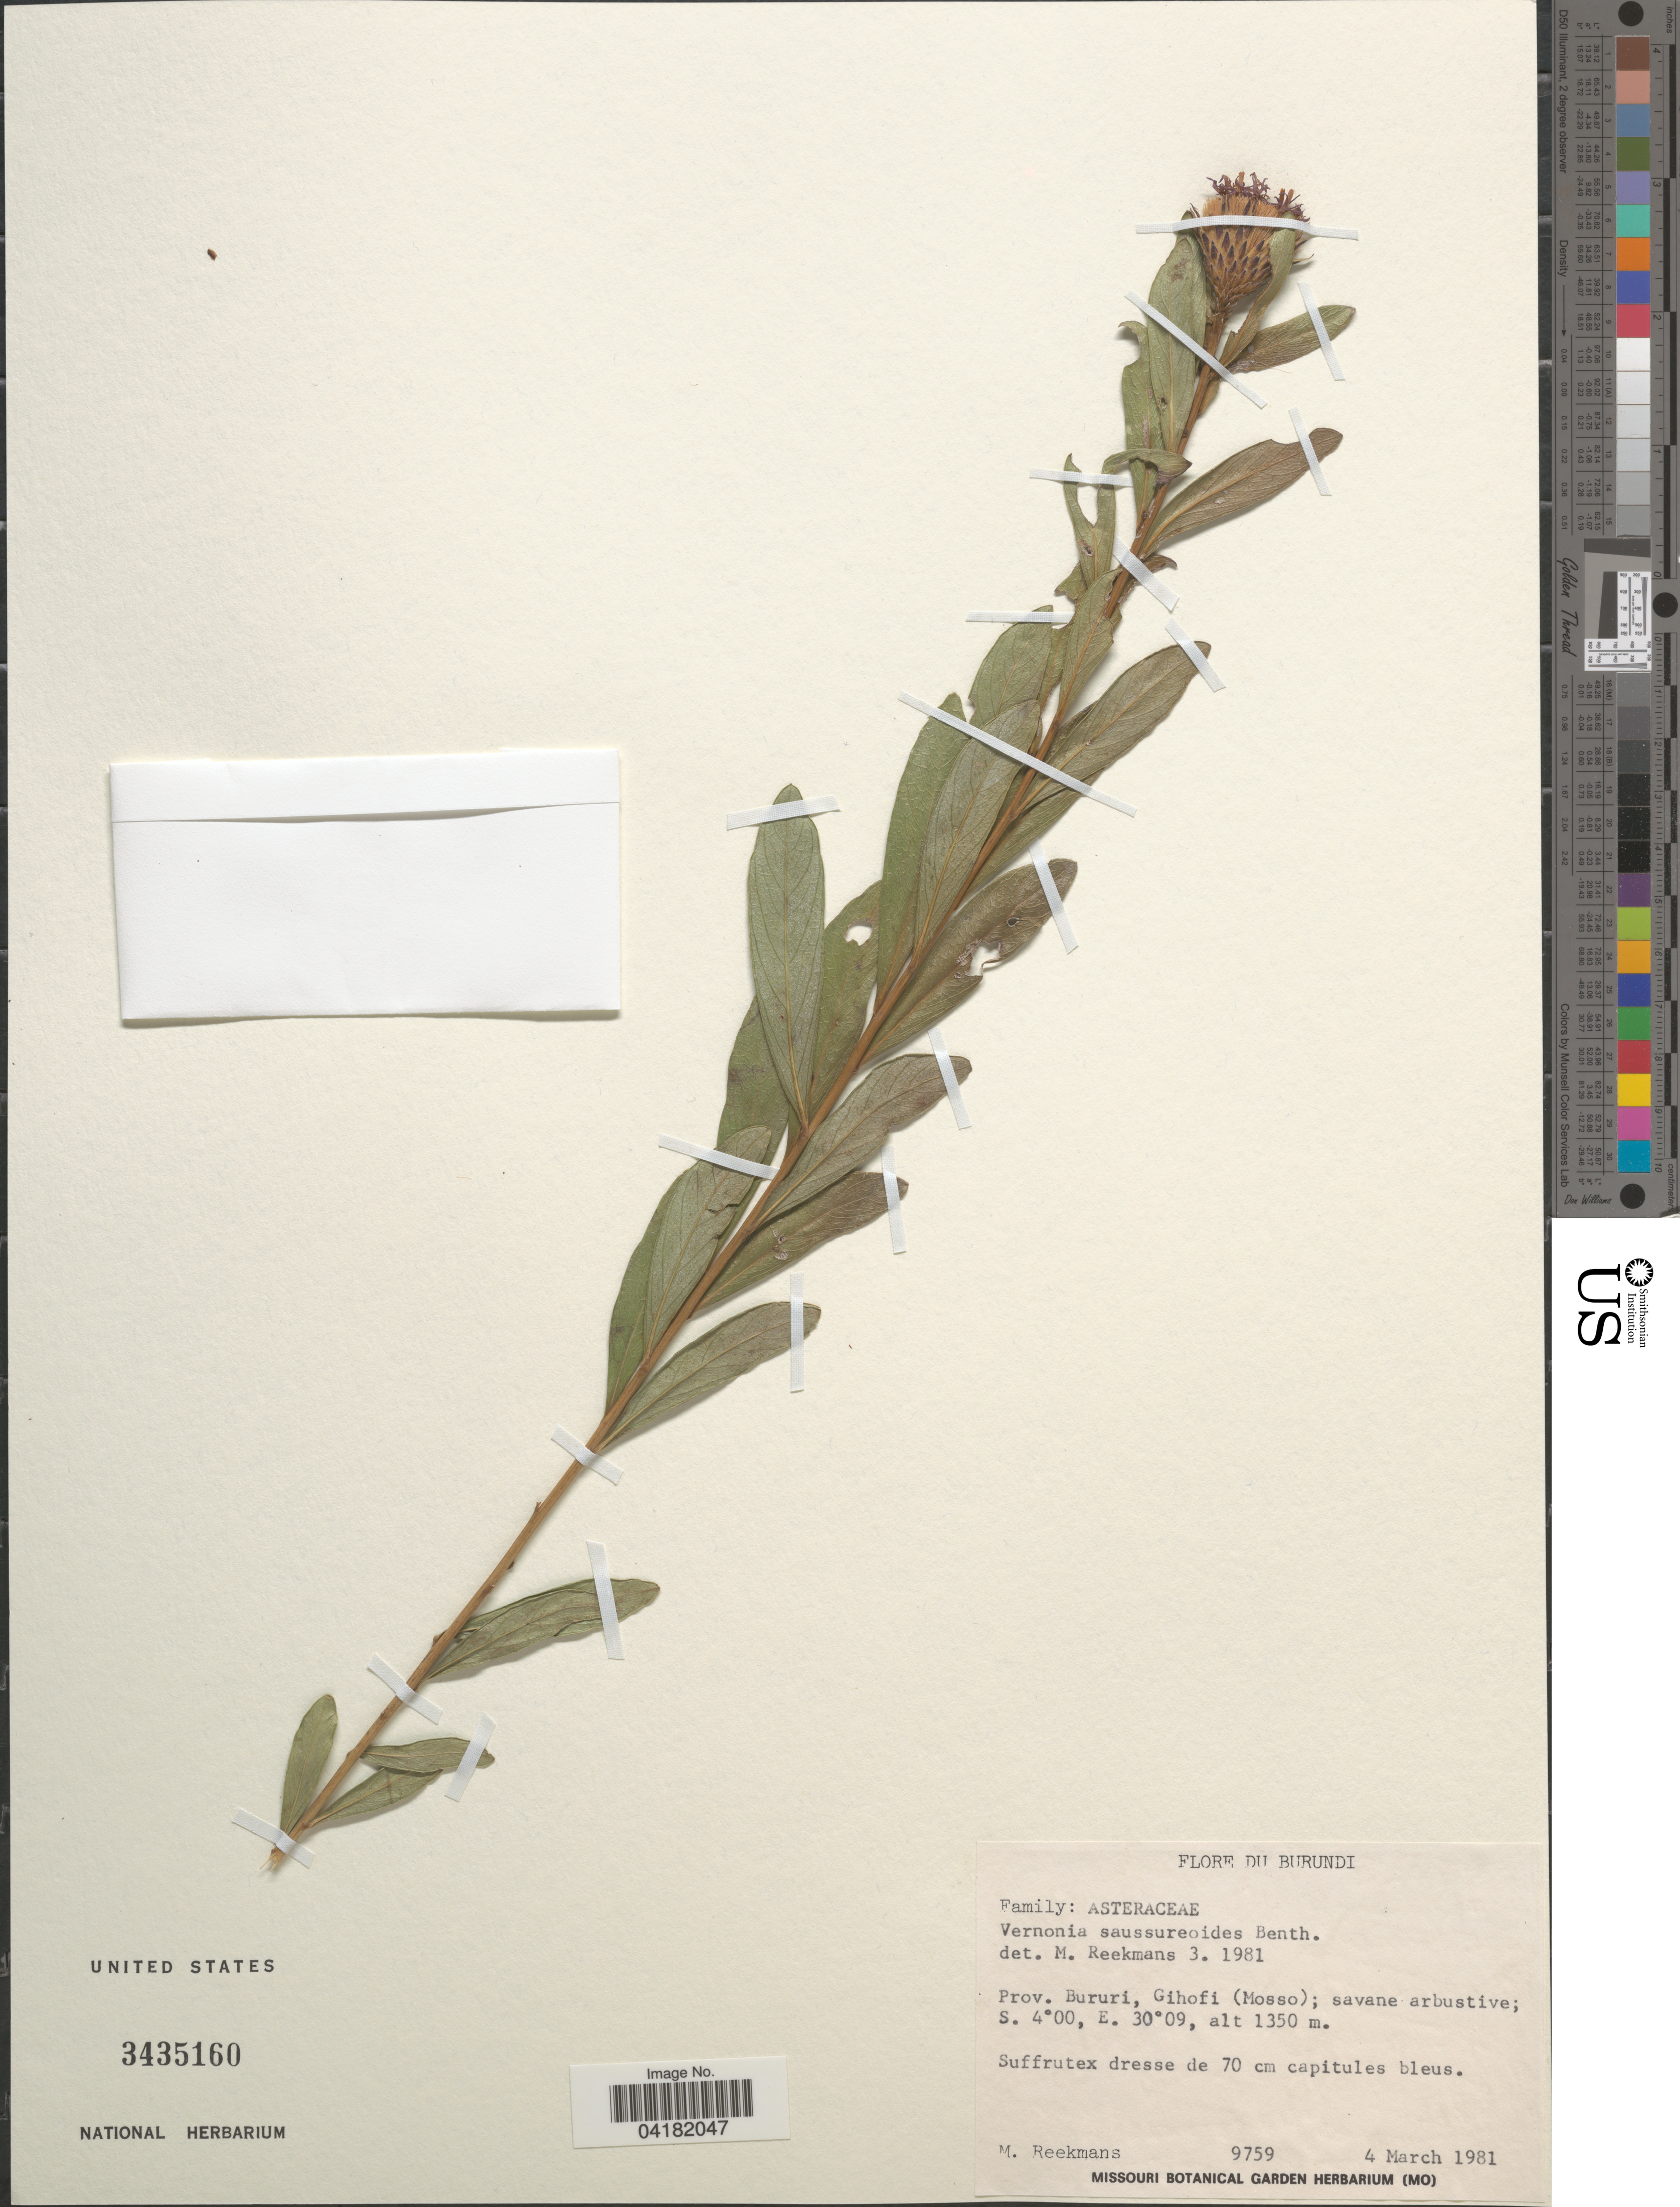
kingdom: Plantae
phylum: Tracheophyta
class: Magnoliopsida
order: Asterales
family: Asteraceae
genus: Linzia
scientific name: Linzia infundibularis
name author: (Oliv. & Hiern) H. Rob.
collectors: M. Reekmans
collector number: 9759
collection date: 1981-03-04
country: Burundi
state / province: Bururi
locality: Gihofi (Mosso)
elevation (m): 1350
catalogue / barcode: US 3435160